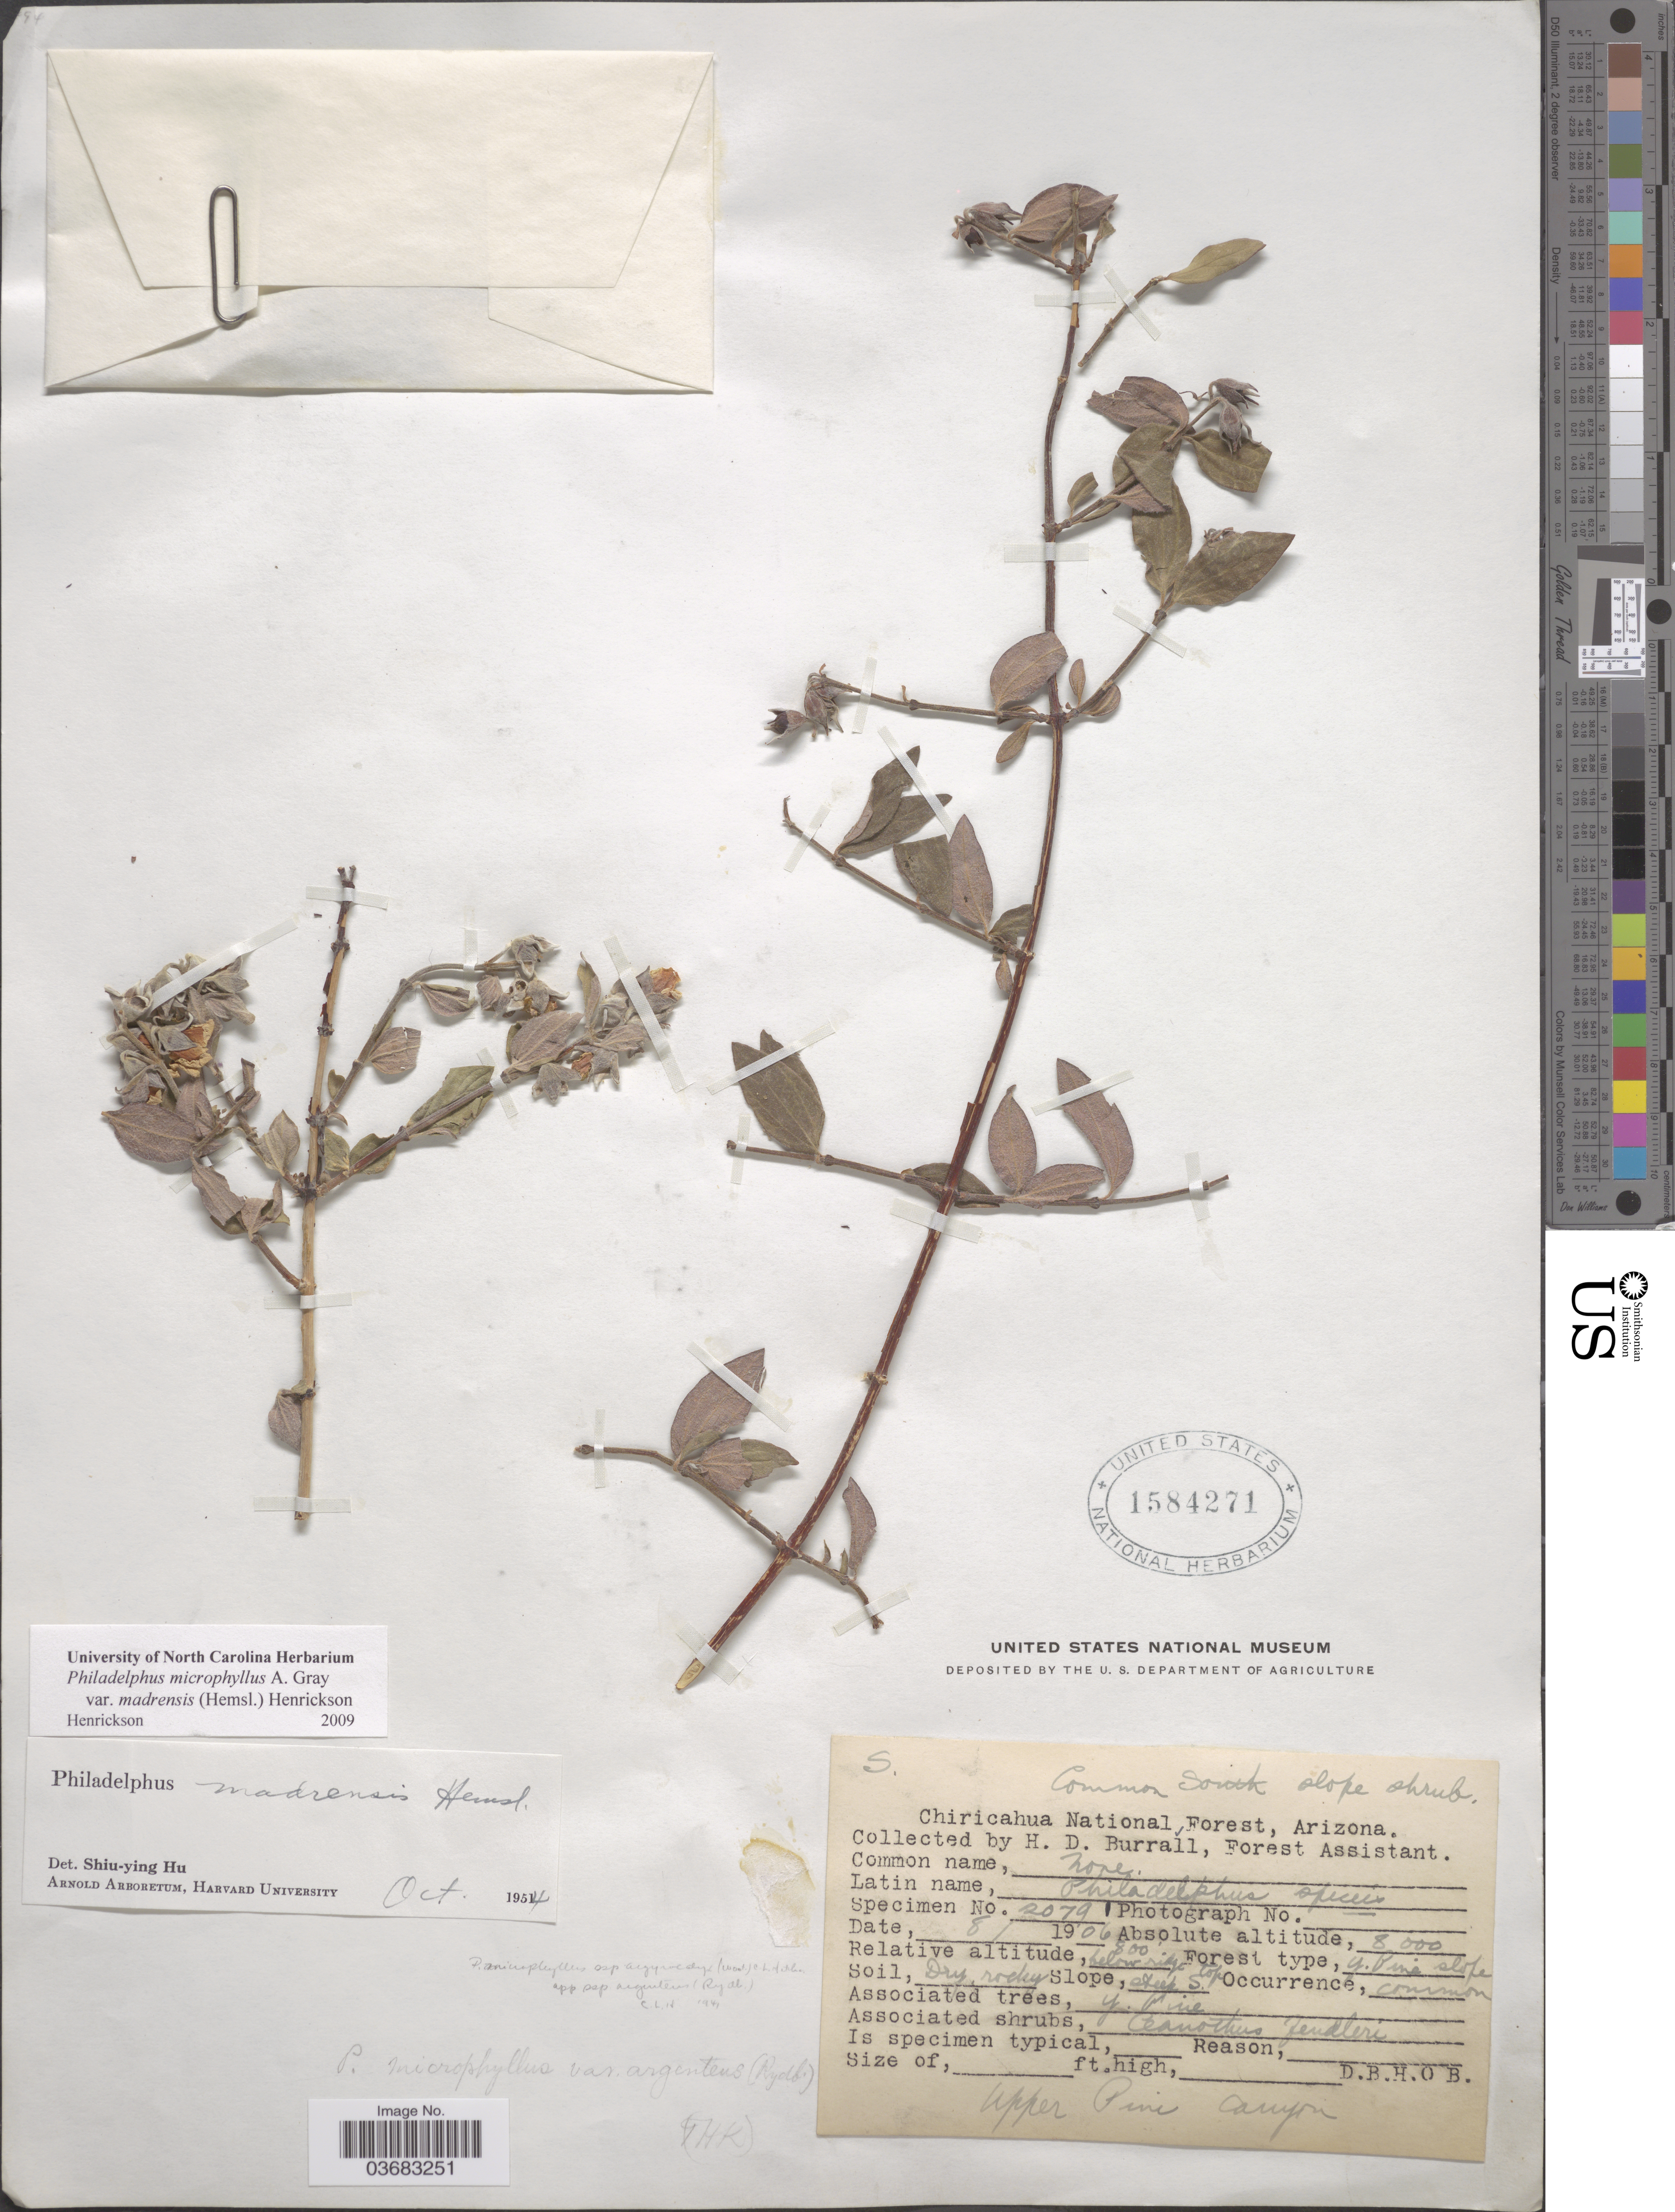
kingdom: Plantae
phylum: Tracheophyta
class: Magnoliopsida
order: Cornales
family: Hydrangeaceae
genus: Philadelphus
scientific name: Philadelphus microphyllus var. madrensis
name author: (Hemsl.) Henrickson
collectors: H. Burrall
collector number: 2079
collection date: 1906-08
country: United States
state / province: Arizona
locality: South slope. Chiricahua National Forest. Upper Pine Canyon.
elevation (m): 2438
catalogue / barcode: US 1584271